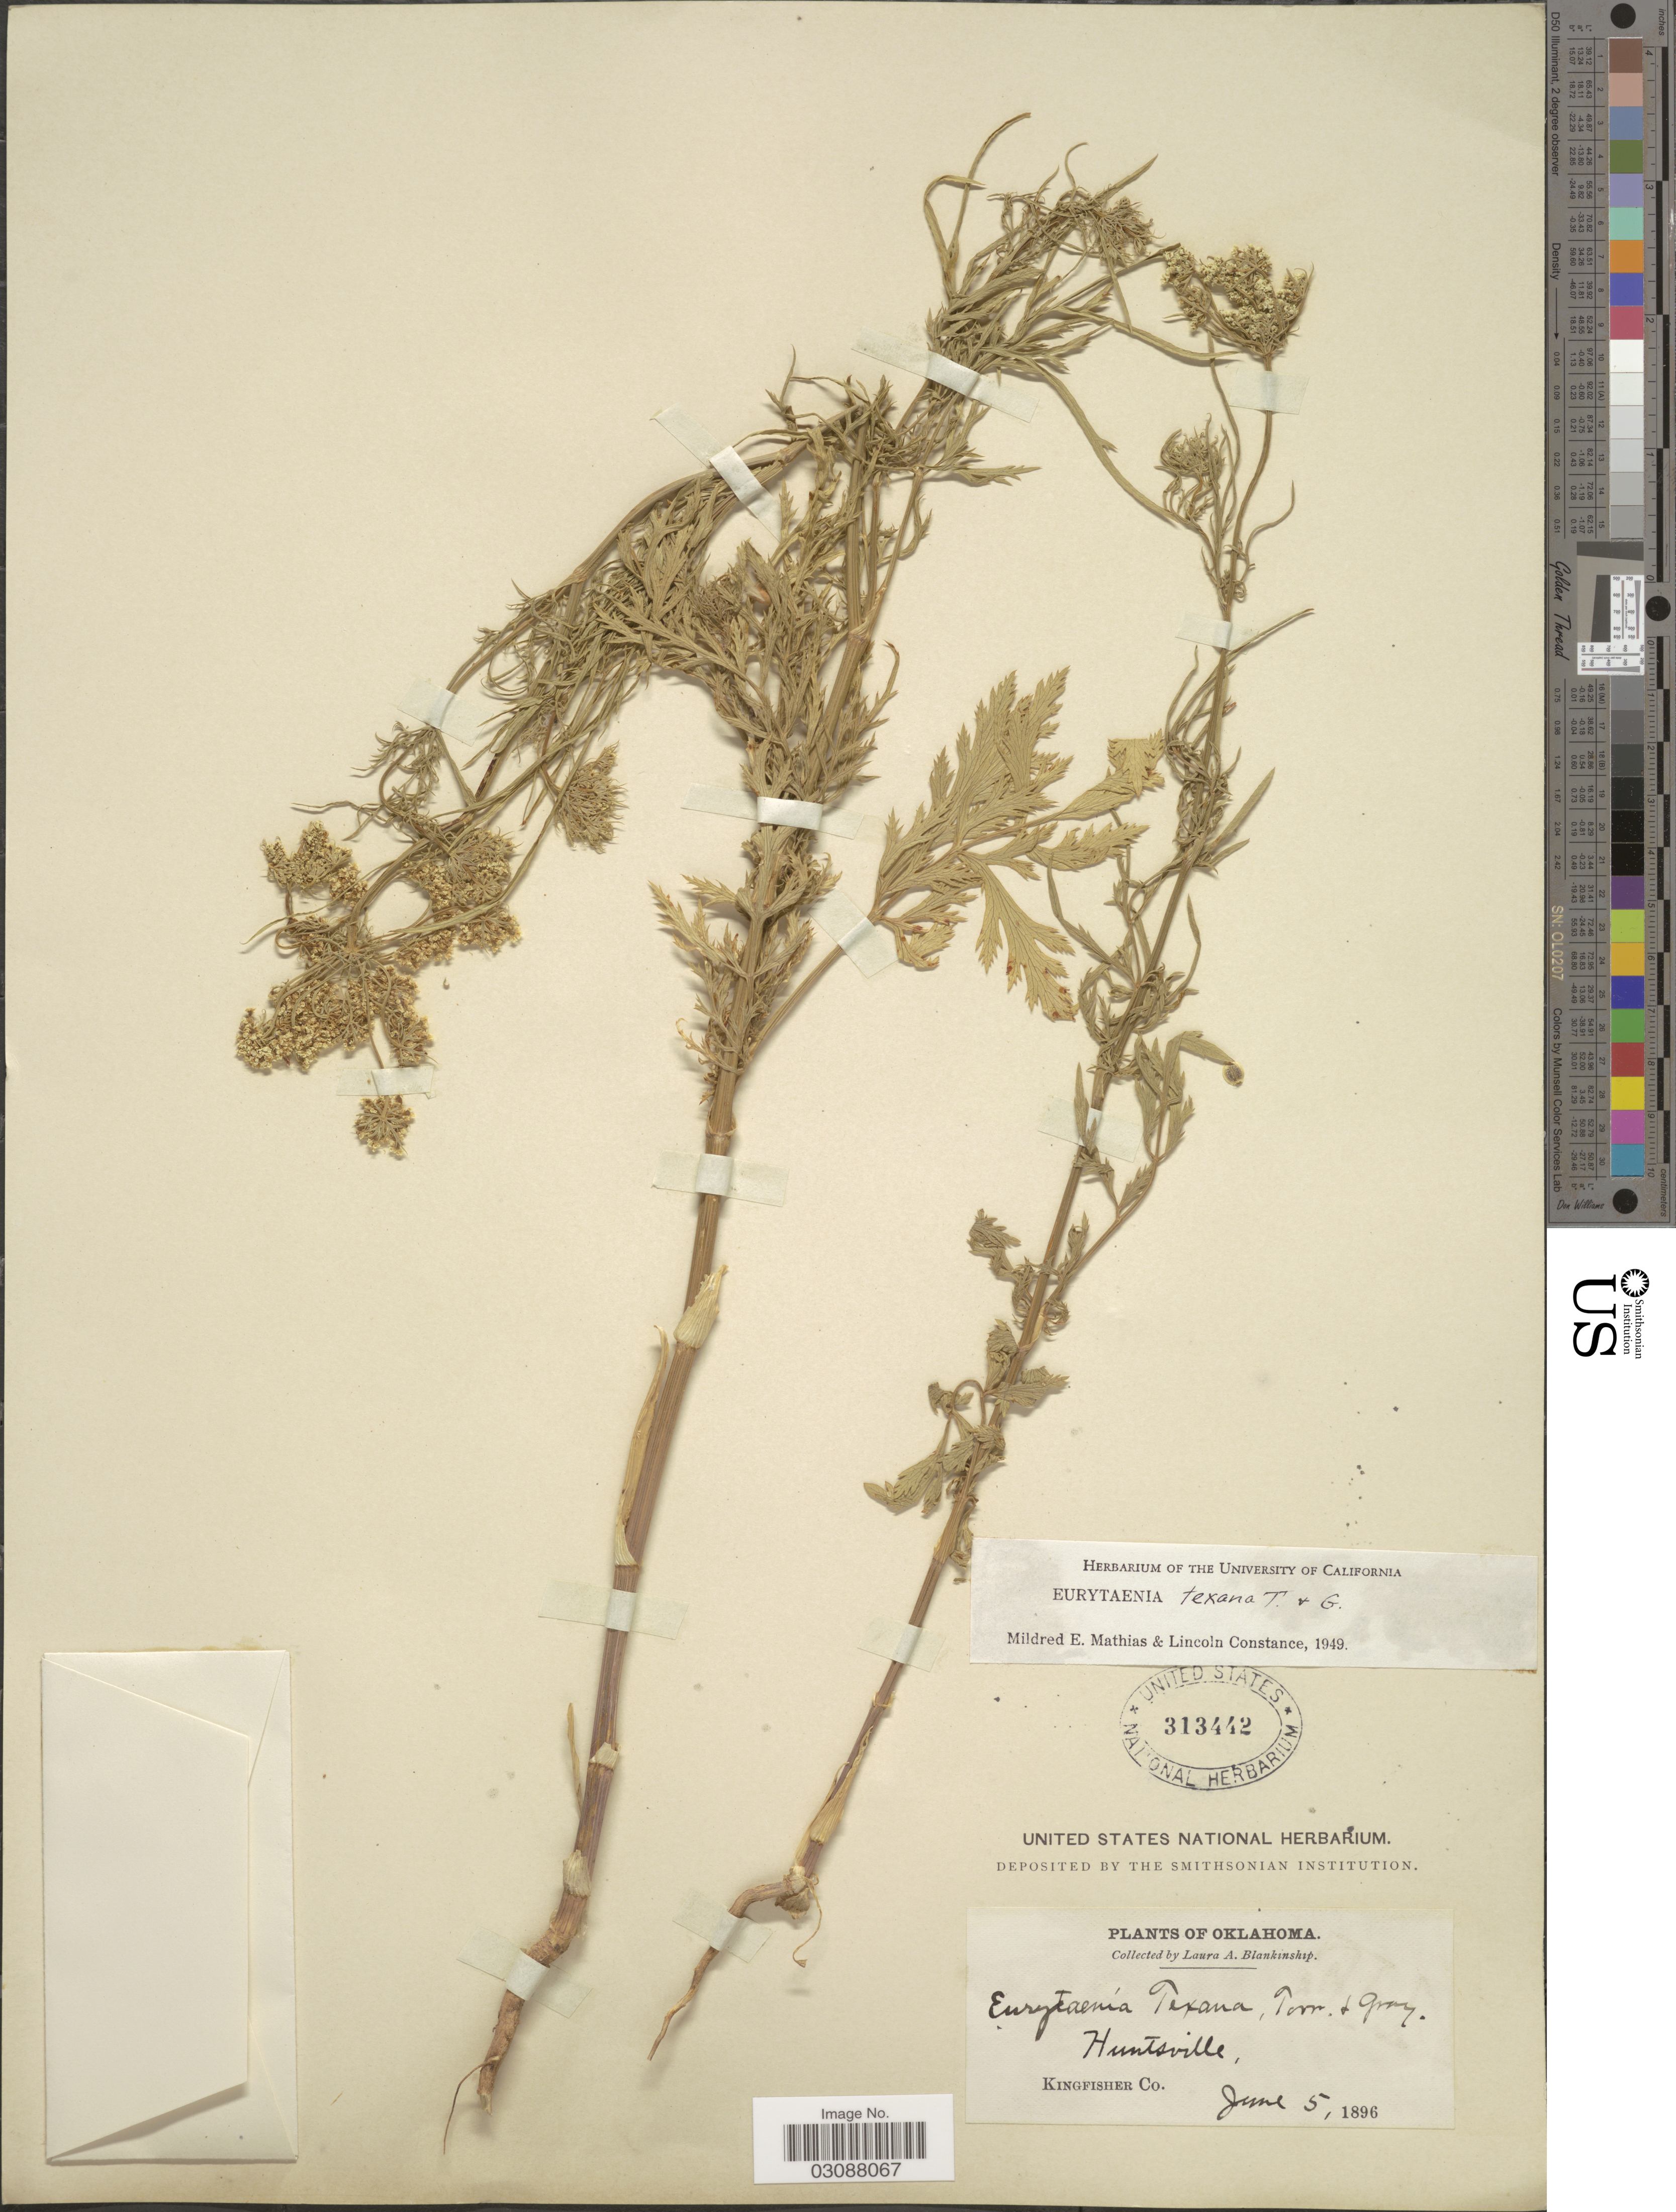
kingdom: Plantae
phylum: Tracheophyta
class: Magnoliopsida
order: Apiales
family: Apiaceae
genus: Eurytaenia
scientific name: Eurytaenia texana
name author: Torr. & A. Gray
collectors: L. A. Blankinship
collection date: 1896-06-05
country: United States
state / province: Oklahoma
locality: Huntsville, Kingfisher Co.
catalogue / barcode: US 313442